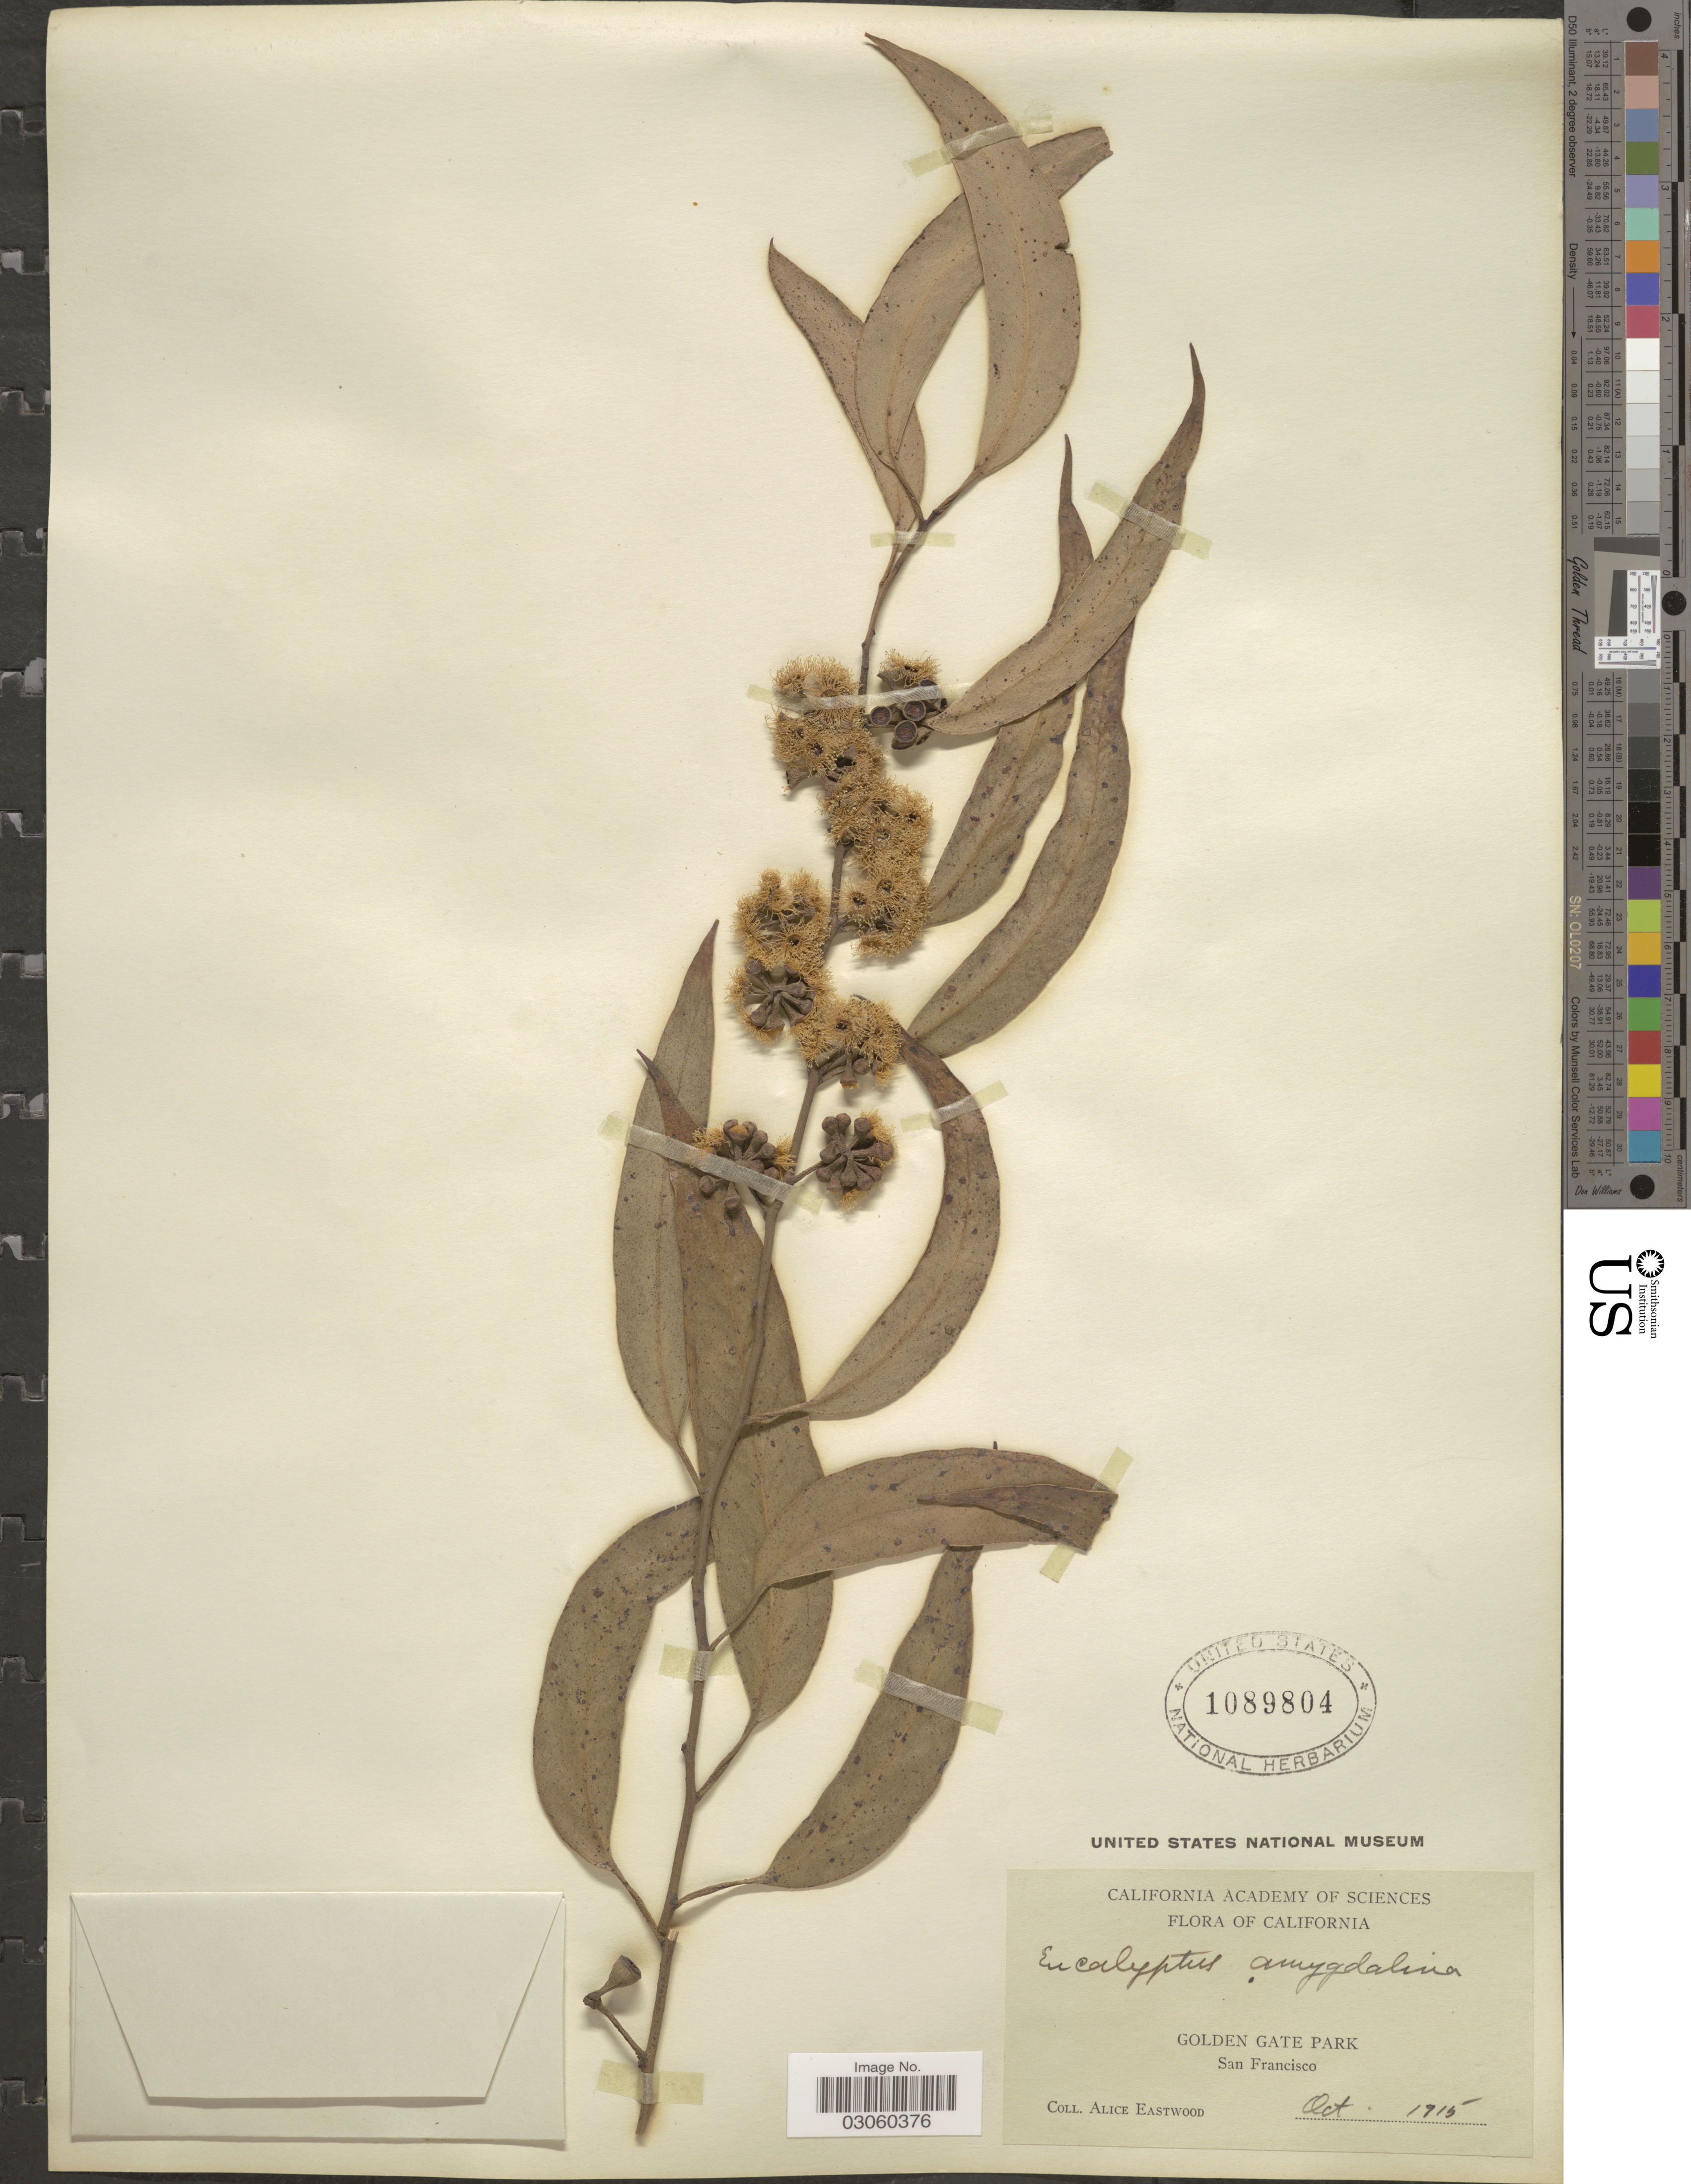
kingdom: Plantae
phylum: Tracheophyta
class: Magnoliopsida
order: Myrtales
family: Myrtaceae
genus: Eucalyptus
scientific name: Eucalyptus amygdalina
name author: Labill.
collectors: A. Eastwood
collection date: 1915-10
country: United States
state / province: California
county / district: San Francisco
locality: Golden Gate Park. San Francisco.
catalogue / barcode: US 1089804